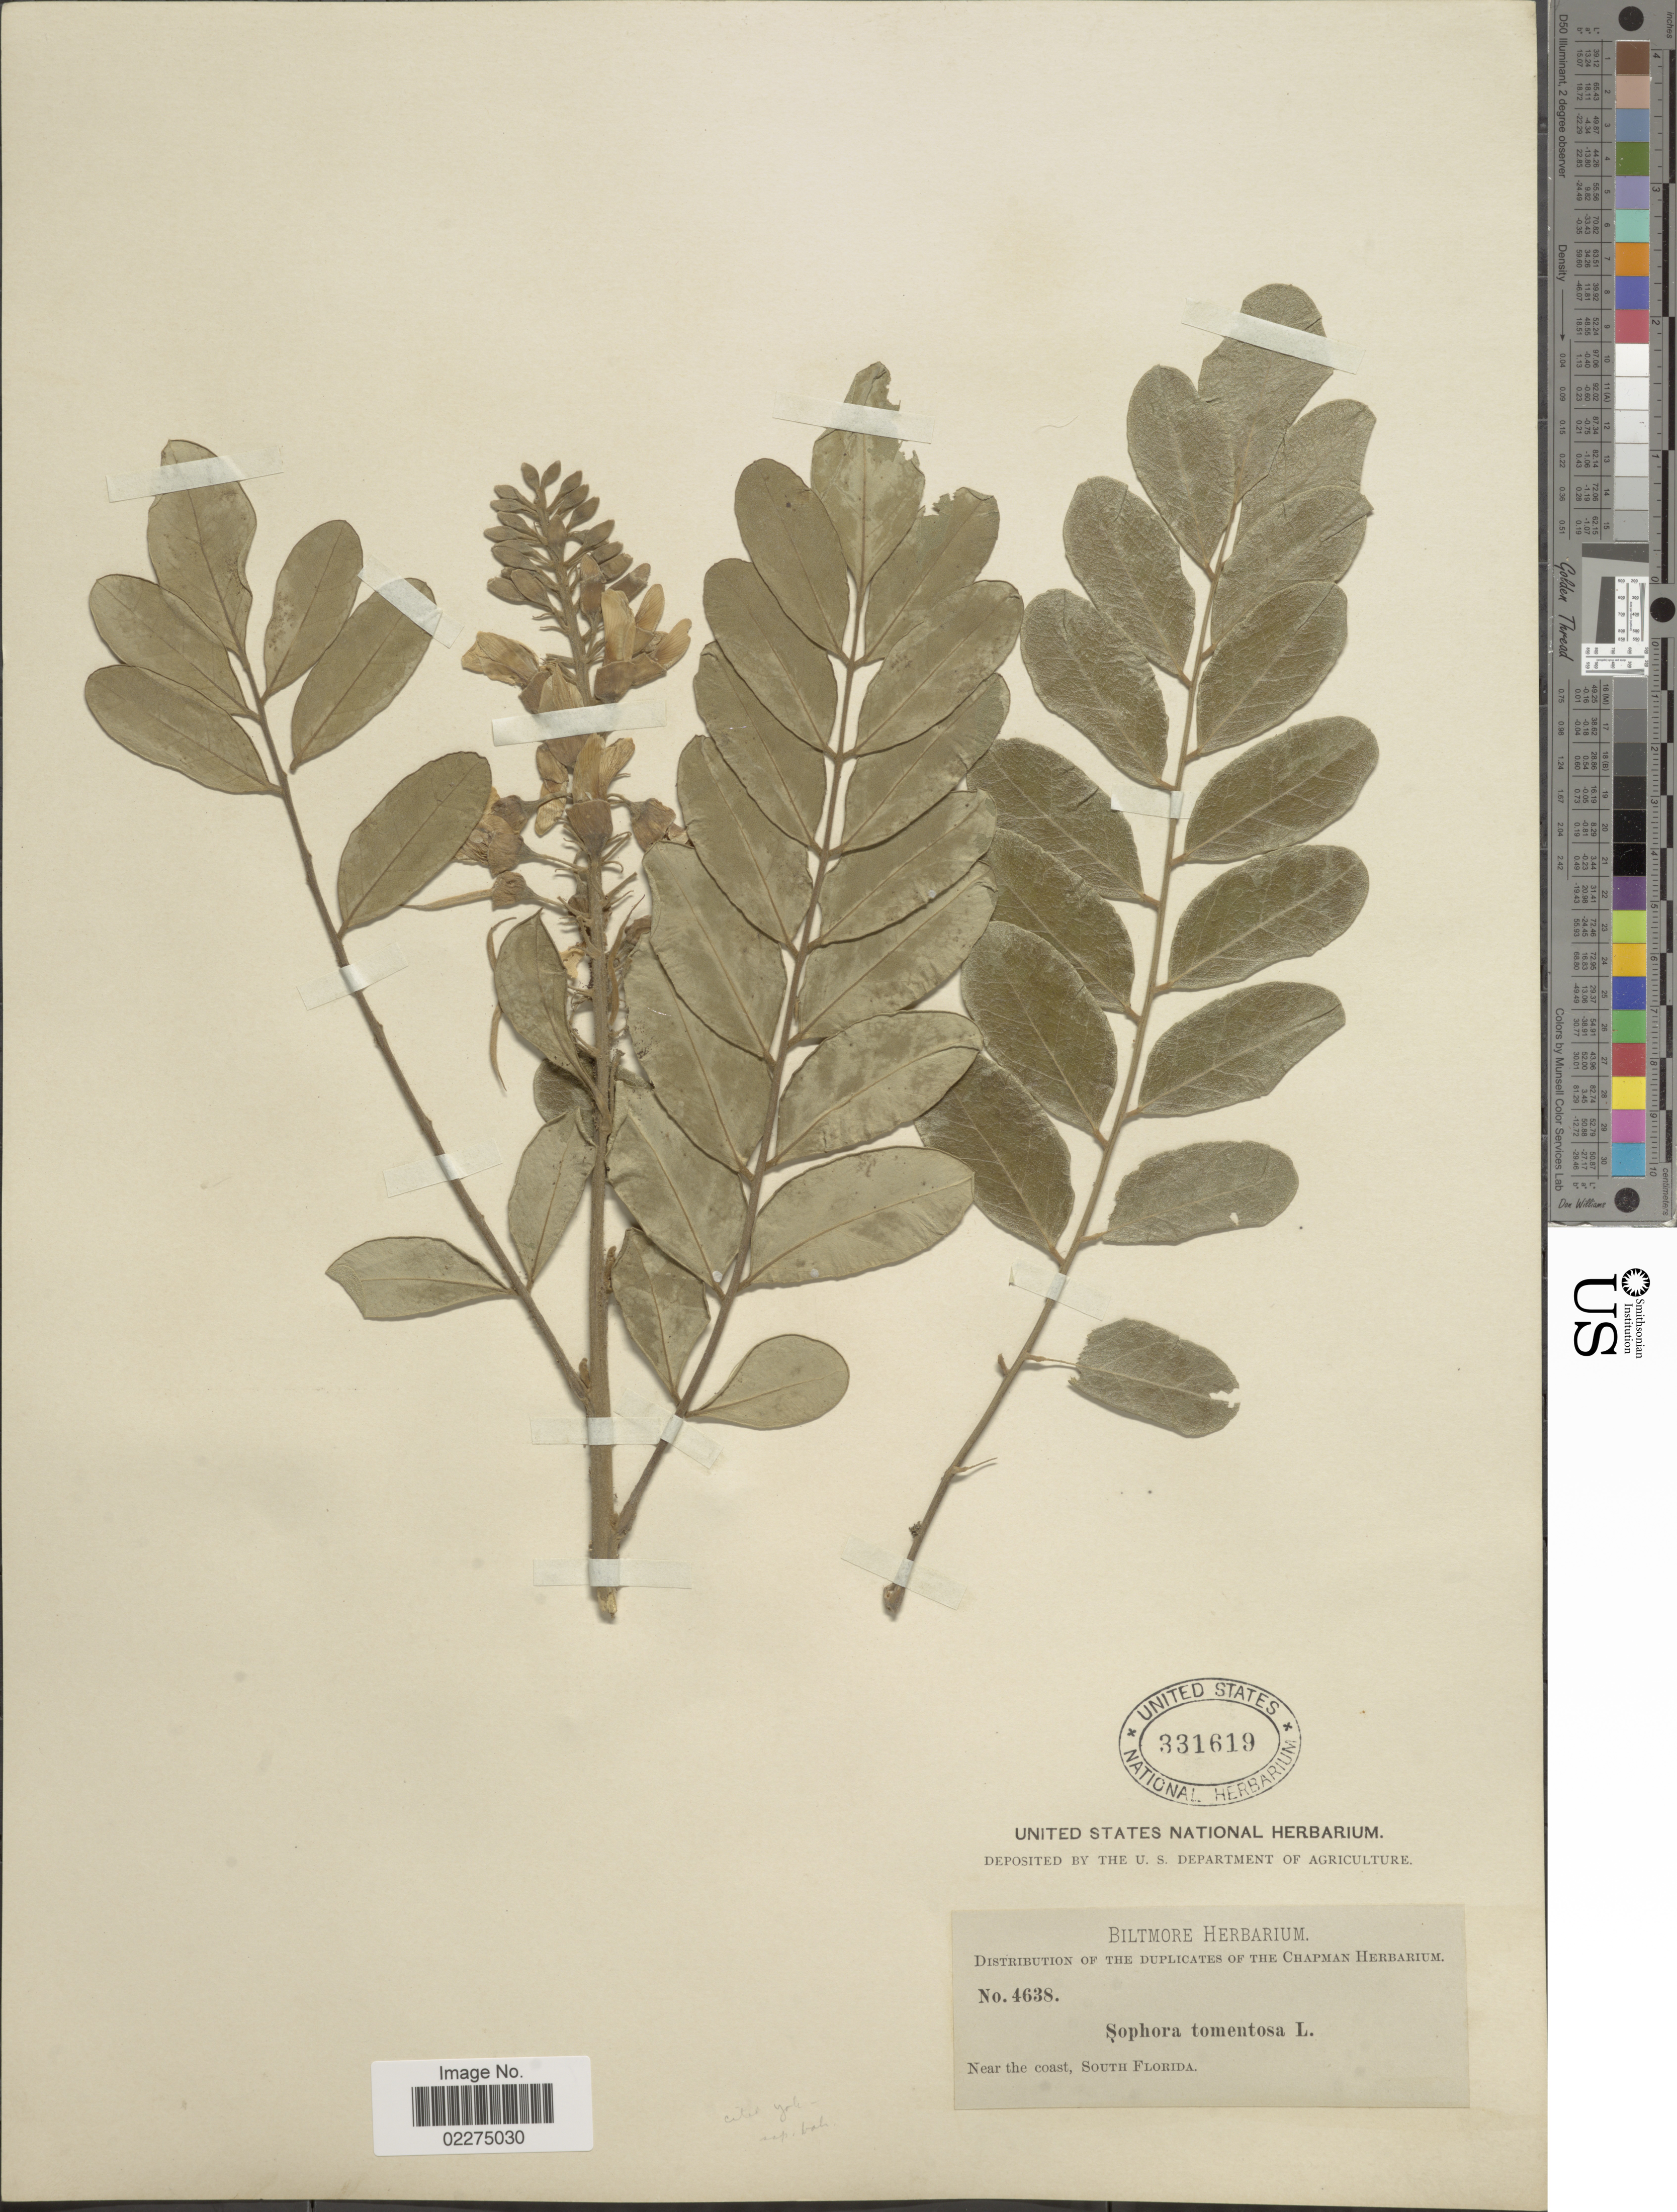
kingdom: Plantae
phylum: Tracheophyta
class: Magnoliopsida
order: Fabales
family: Fabaceae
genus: Sophora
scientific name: Sophora tomentosa var. truncata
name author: Torr. & A. Gray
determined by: Strong, Mark T., (BOT), Smithsonian Institution - National Museum of Natural History (UNITED STATES)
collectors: ex herb. Biltmore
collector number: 4638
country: United States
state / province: Florida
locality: Near the coast, South Florida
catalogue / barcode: US 331619